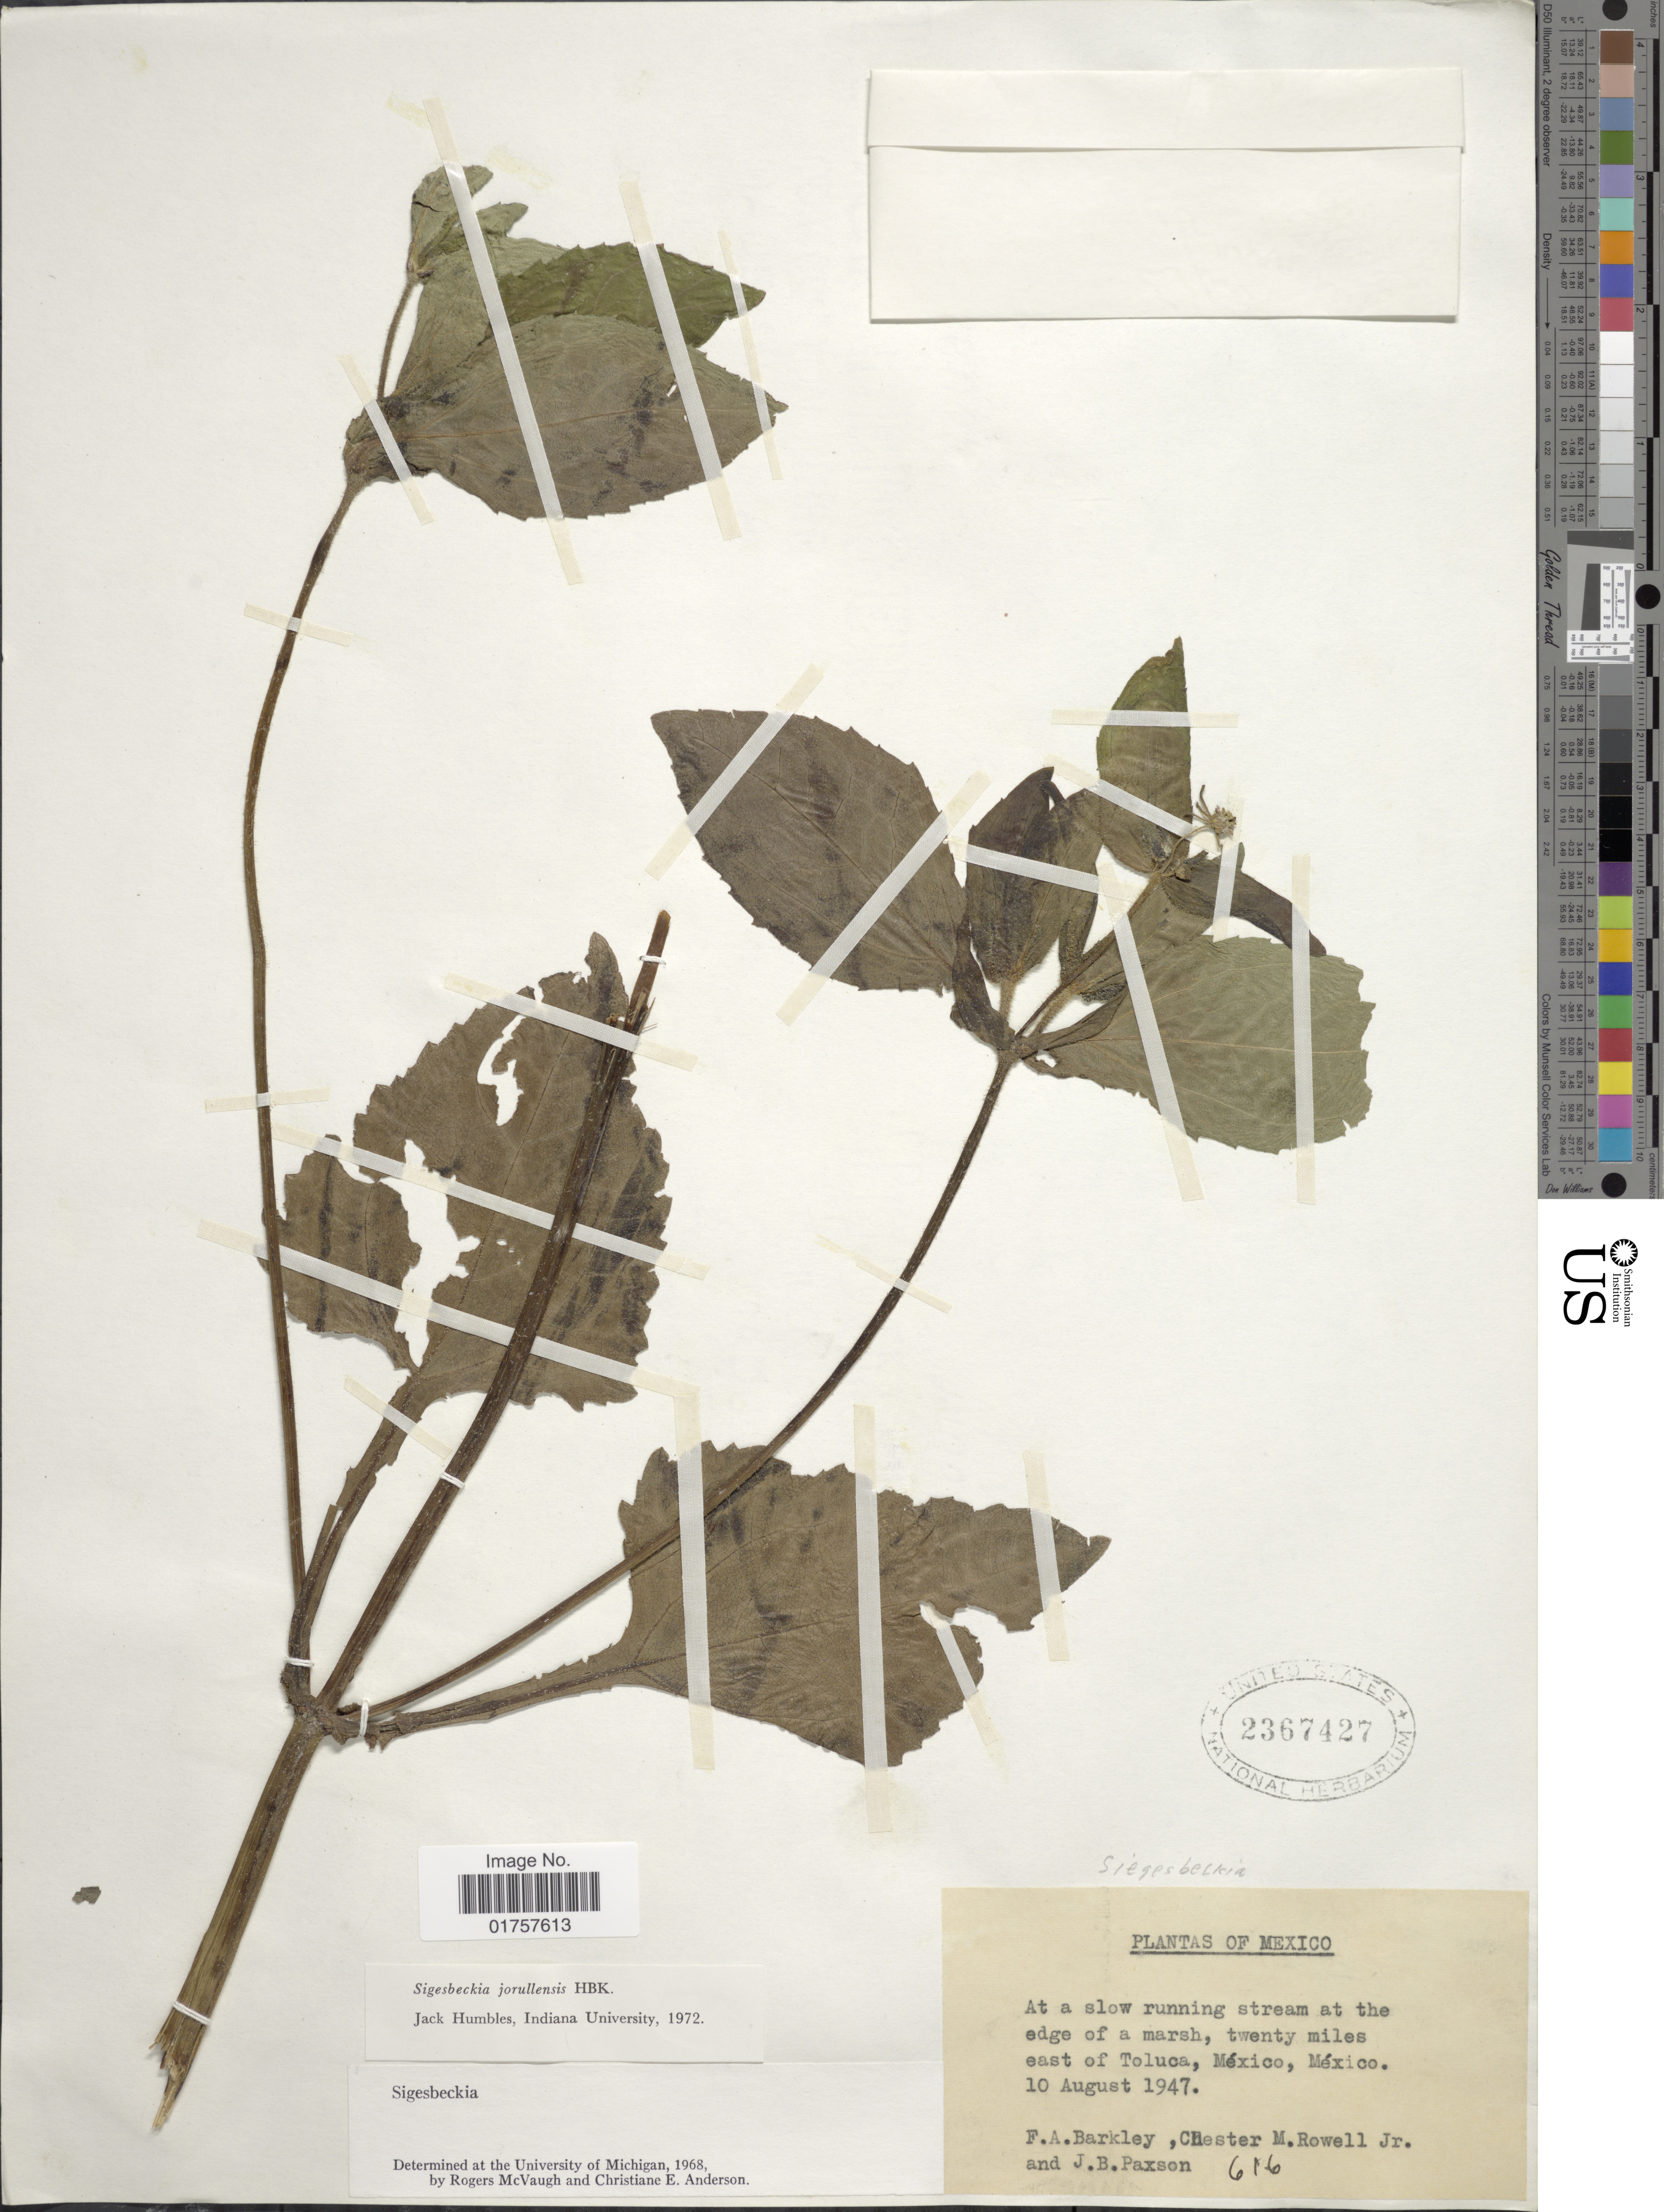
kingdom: Plantae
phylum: Tracheophyta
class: Magnoliopsida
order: Asterales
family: Asteraceae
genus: Sigesbeckia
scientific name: Sigesbeckia jorullensis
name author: Kunth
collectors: F. A. Barkley, C. M. Rowell & J. B. Paxson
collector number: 616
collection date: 1947-08-10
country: Mexico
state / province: México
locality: Twenty miles east of Toluca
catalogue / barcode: US 2367427